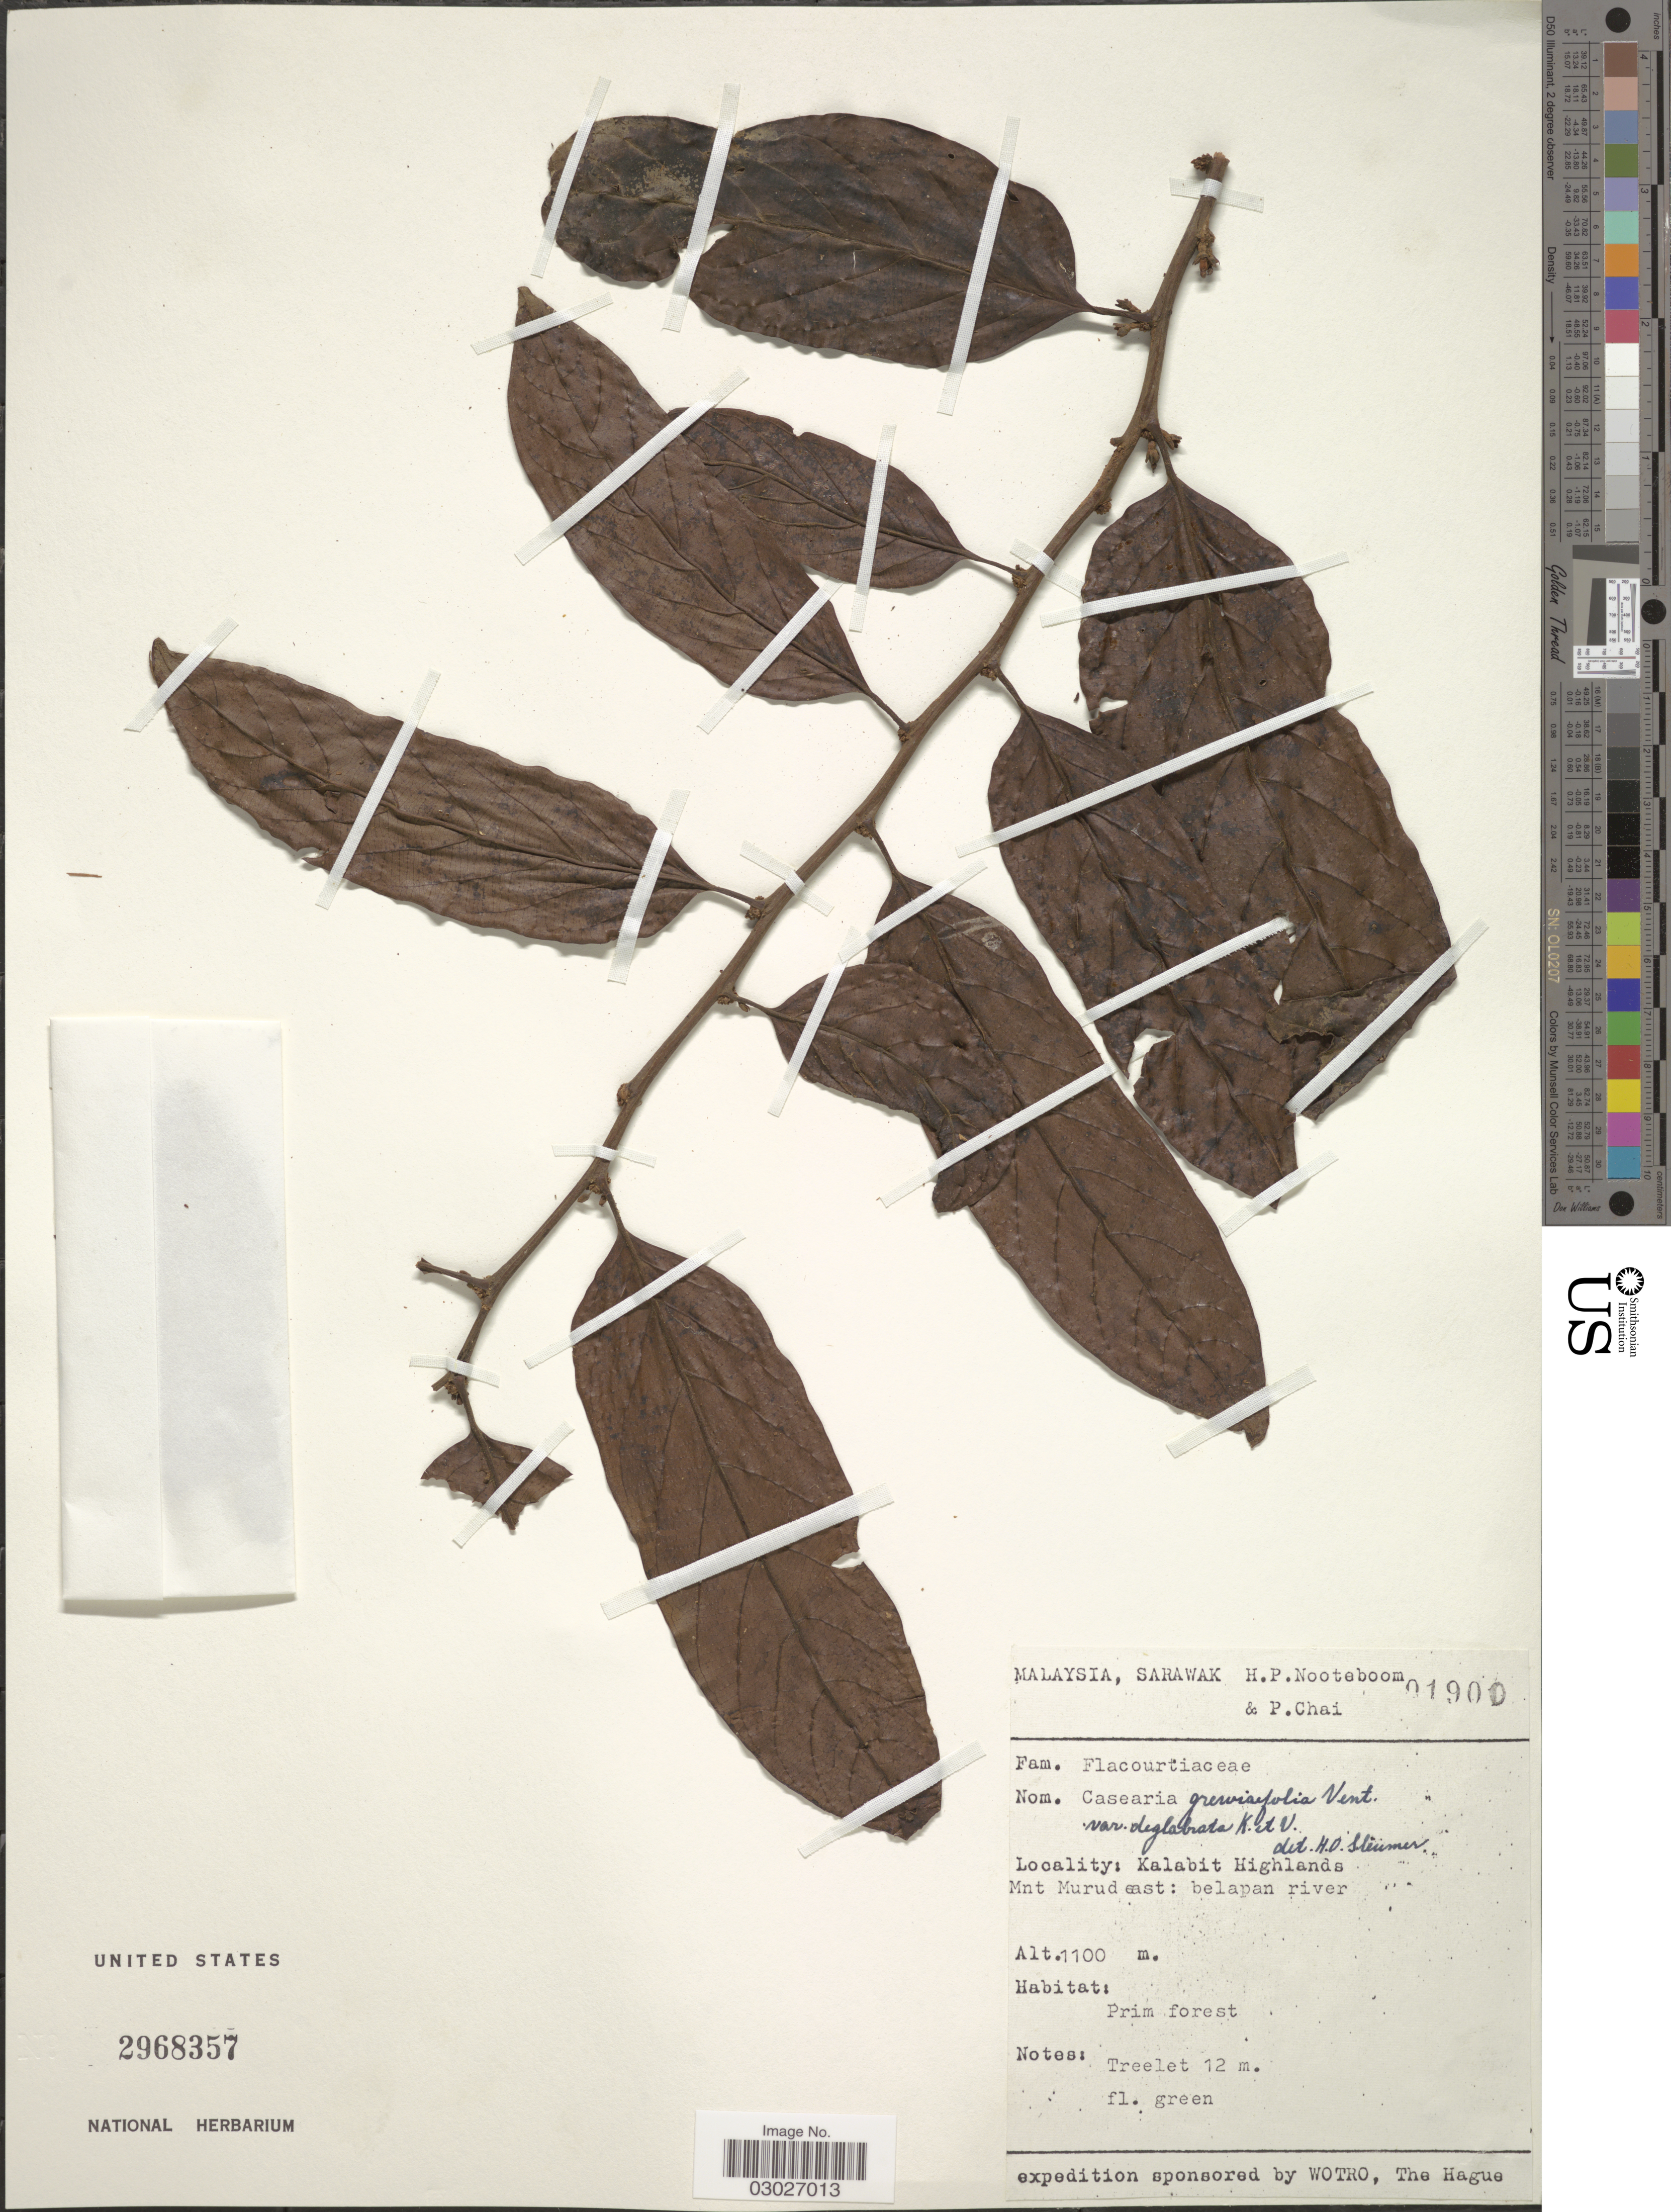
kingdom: Plantae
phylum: Tracheophyta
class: Magnoliopsida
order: Malpighiales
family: Salicaceae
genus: Casearia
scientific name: Casearia grewiifolia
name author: Vent.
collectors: H. P. Nooteboom & P. Chai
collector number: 01900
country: Malaysia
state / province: Sarawak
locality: Kalabit Highlands Mnt Murud east: belapan river.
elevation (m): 1100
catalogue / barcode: US 2968357